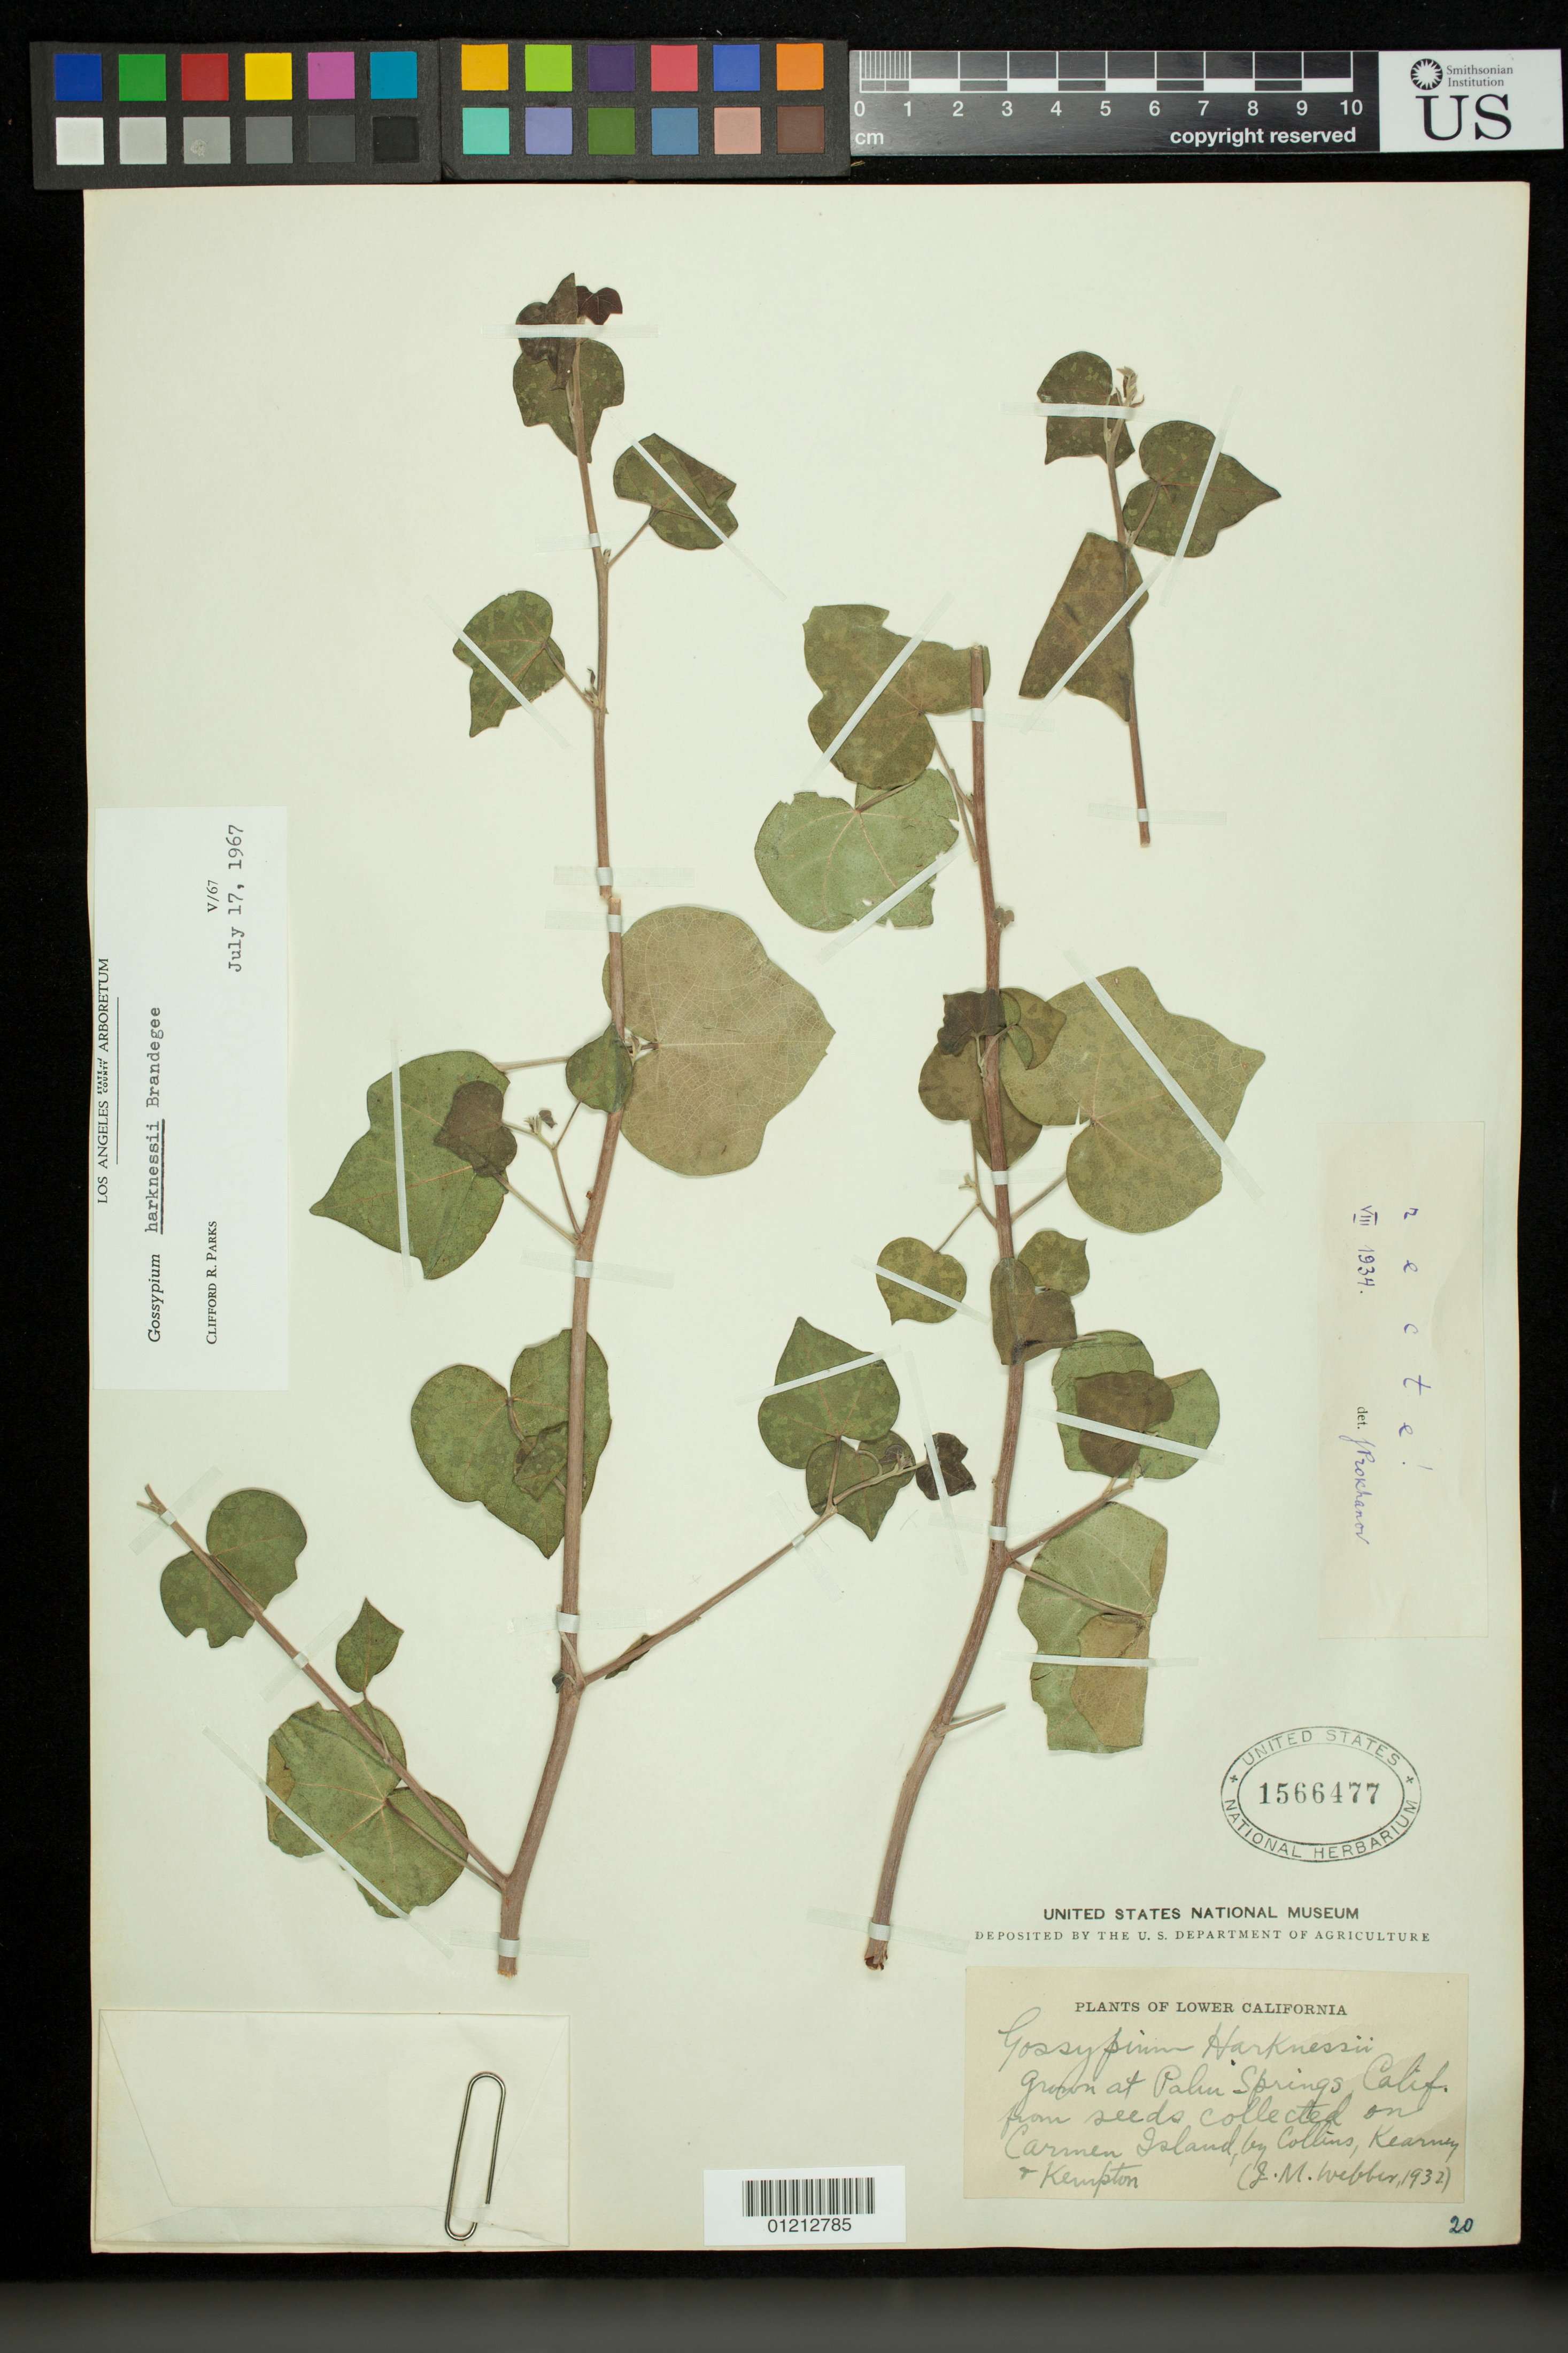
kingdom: Plantae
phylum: Tracheophyta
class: Magnoliopsida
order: Malvales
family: Malvaceae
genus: Gossypium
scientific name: Gossypium harknessii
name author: Brandegee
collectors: J. M. Webber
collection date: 1932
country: United States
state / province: California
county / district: Riverside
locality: Grown at Palm Springs Calif. from seeds collected on Carmen Island, by Collins, Kearney, & Kempton.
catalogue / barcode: US 1566477